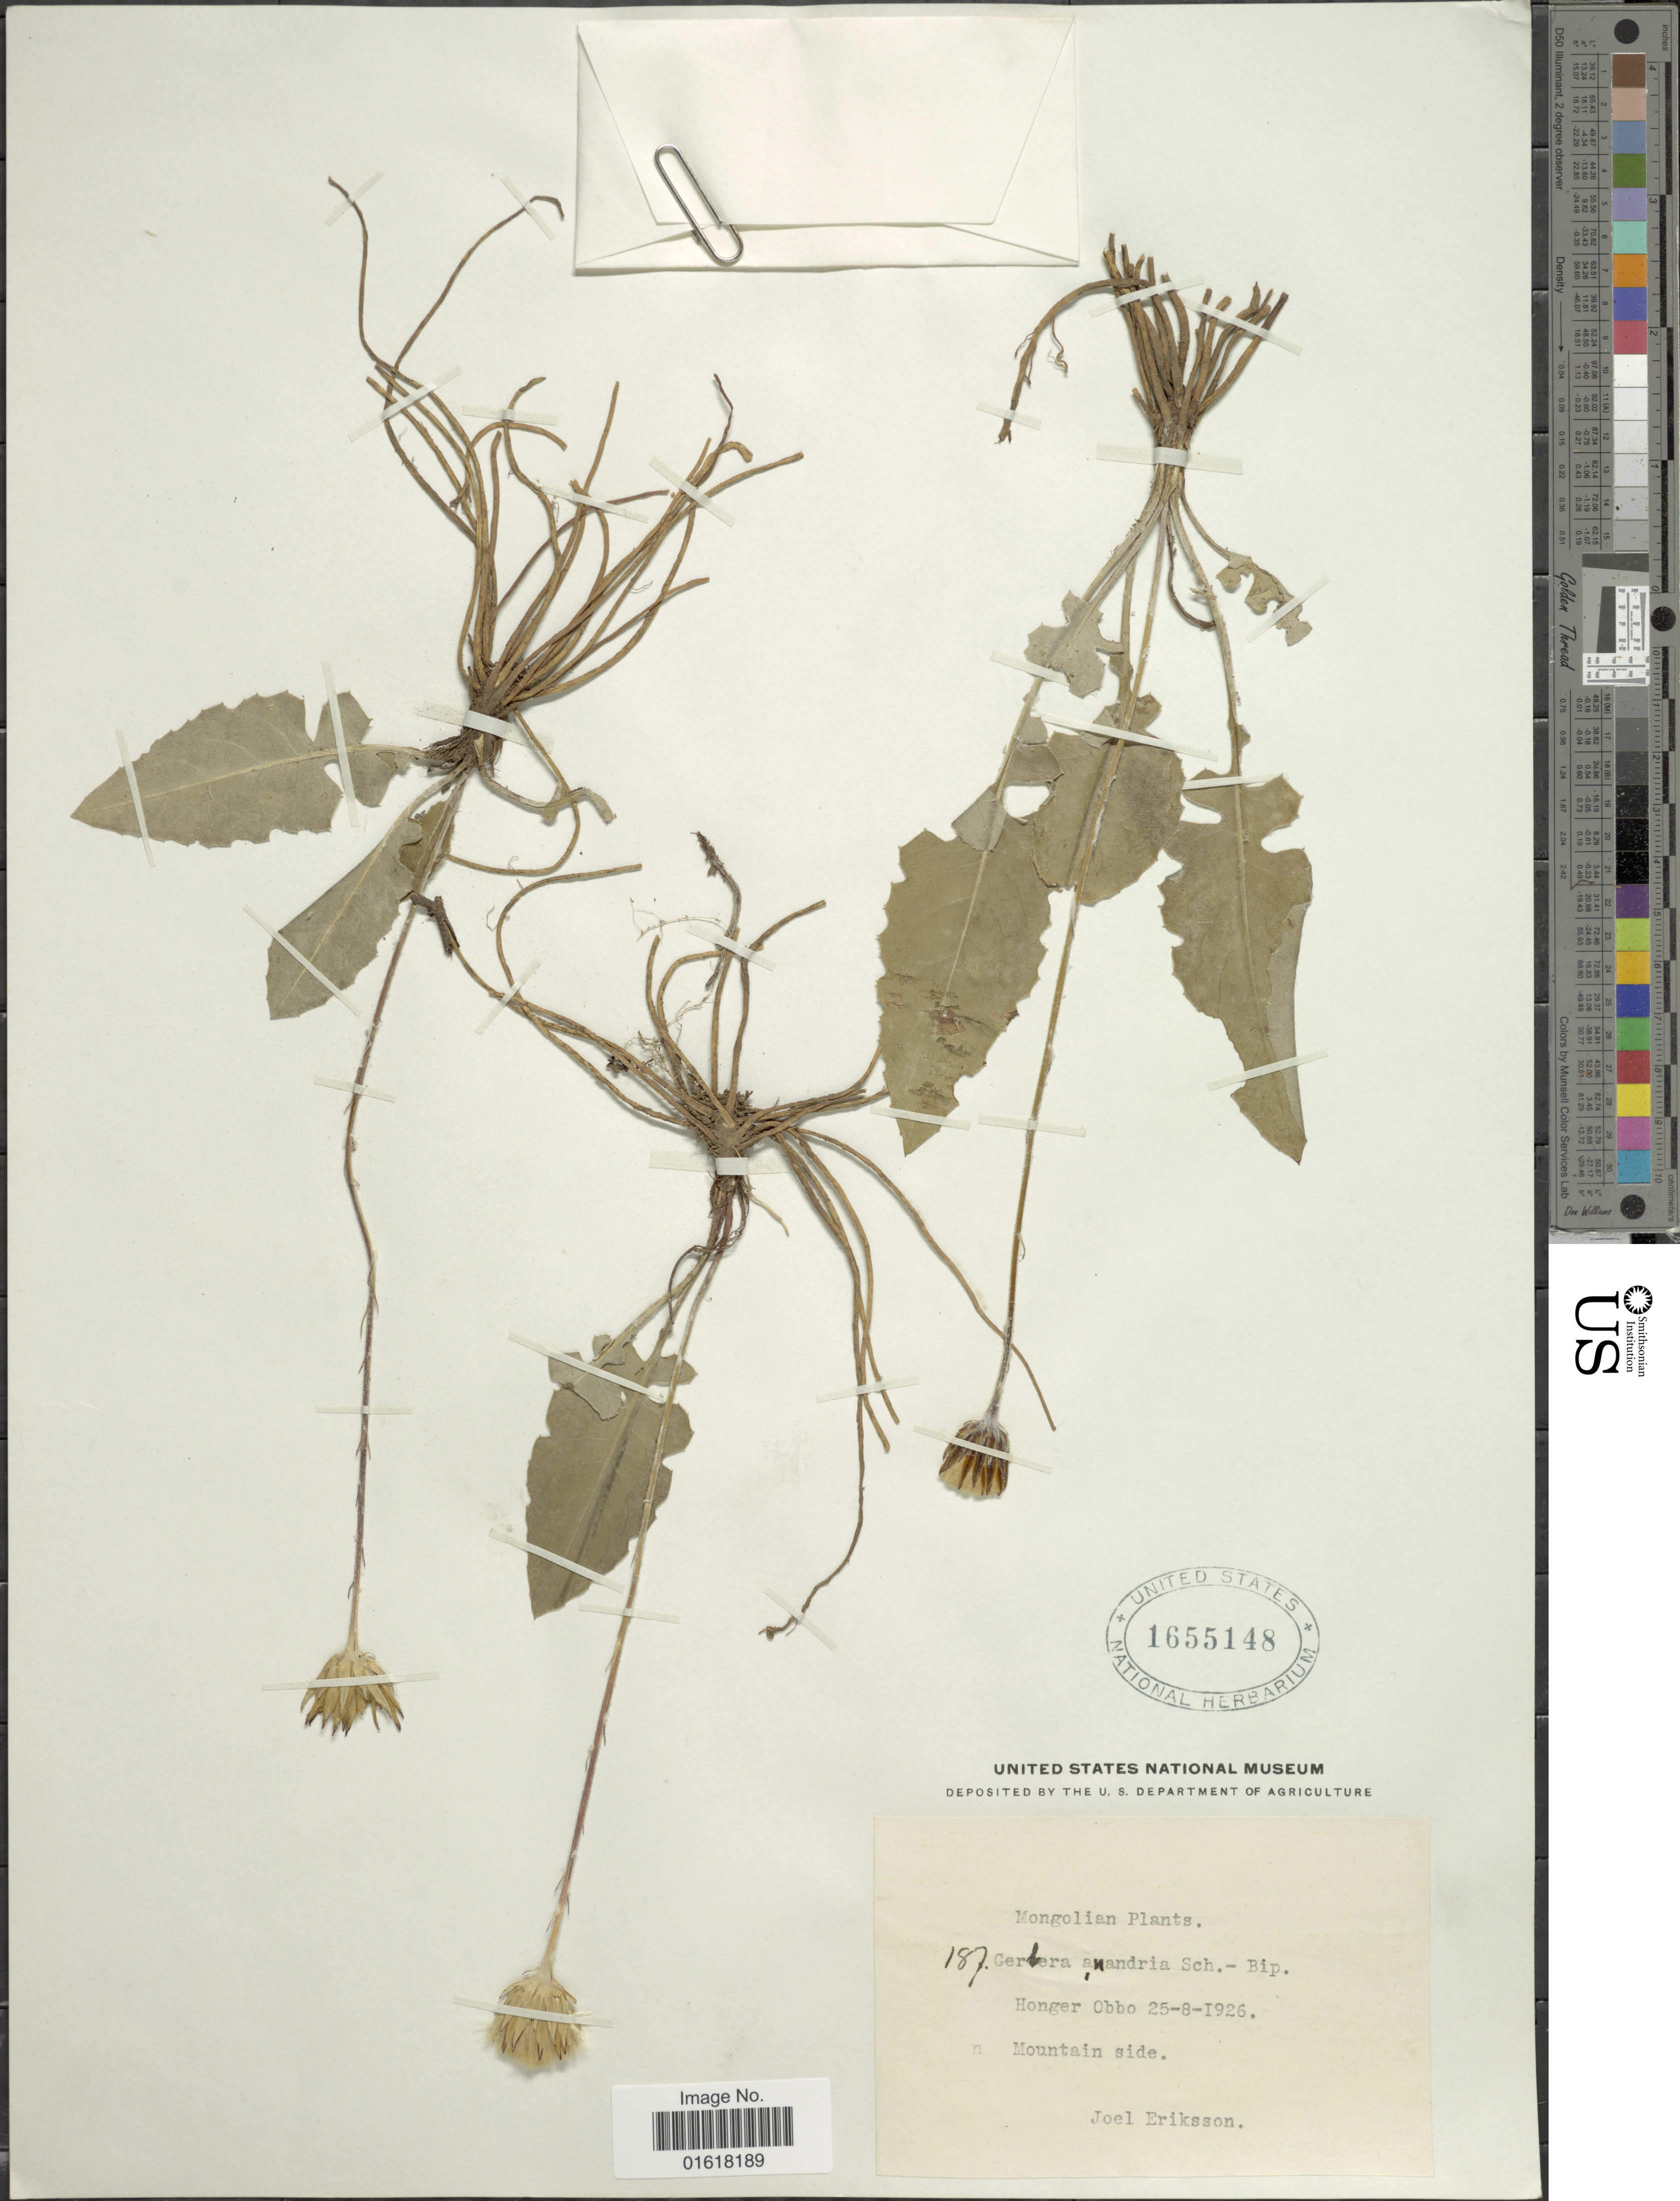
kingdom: Plantae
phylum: Tracheophyta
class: Magnoliopsida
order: Asterales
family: Asteraceae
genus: Leibnitzia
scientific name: Leibnitzia anandria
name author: (L.) Nakai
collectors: J. Eriksson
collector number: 187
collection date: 1926-08-25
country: Mongolia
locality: Honger Obbo. Mountain side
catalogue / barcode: US 1655148